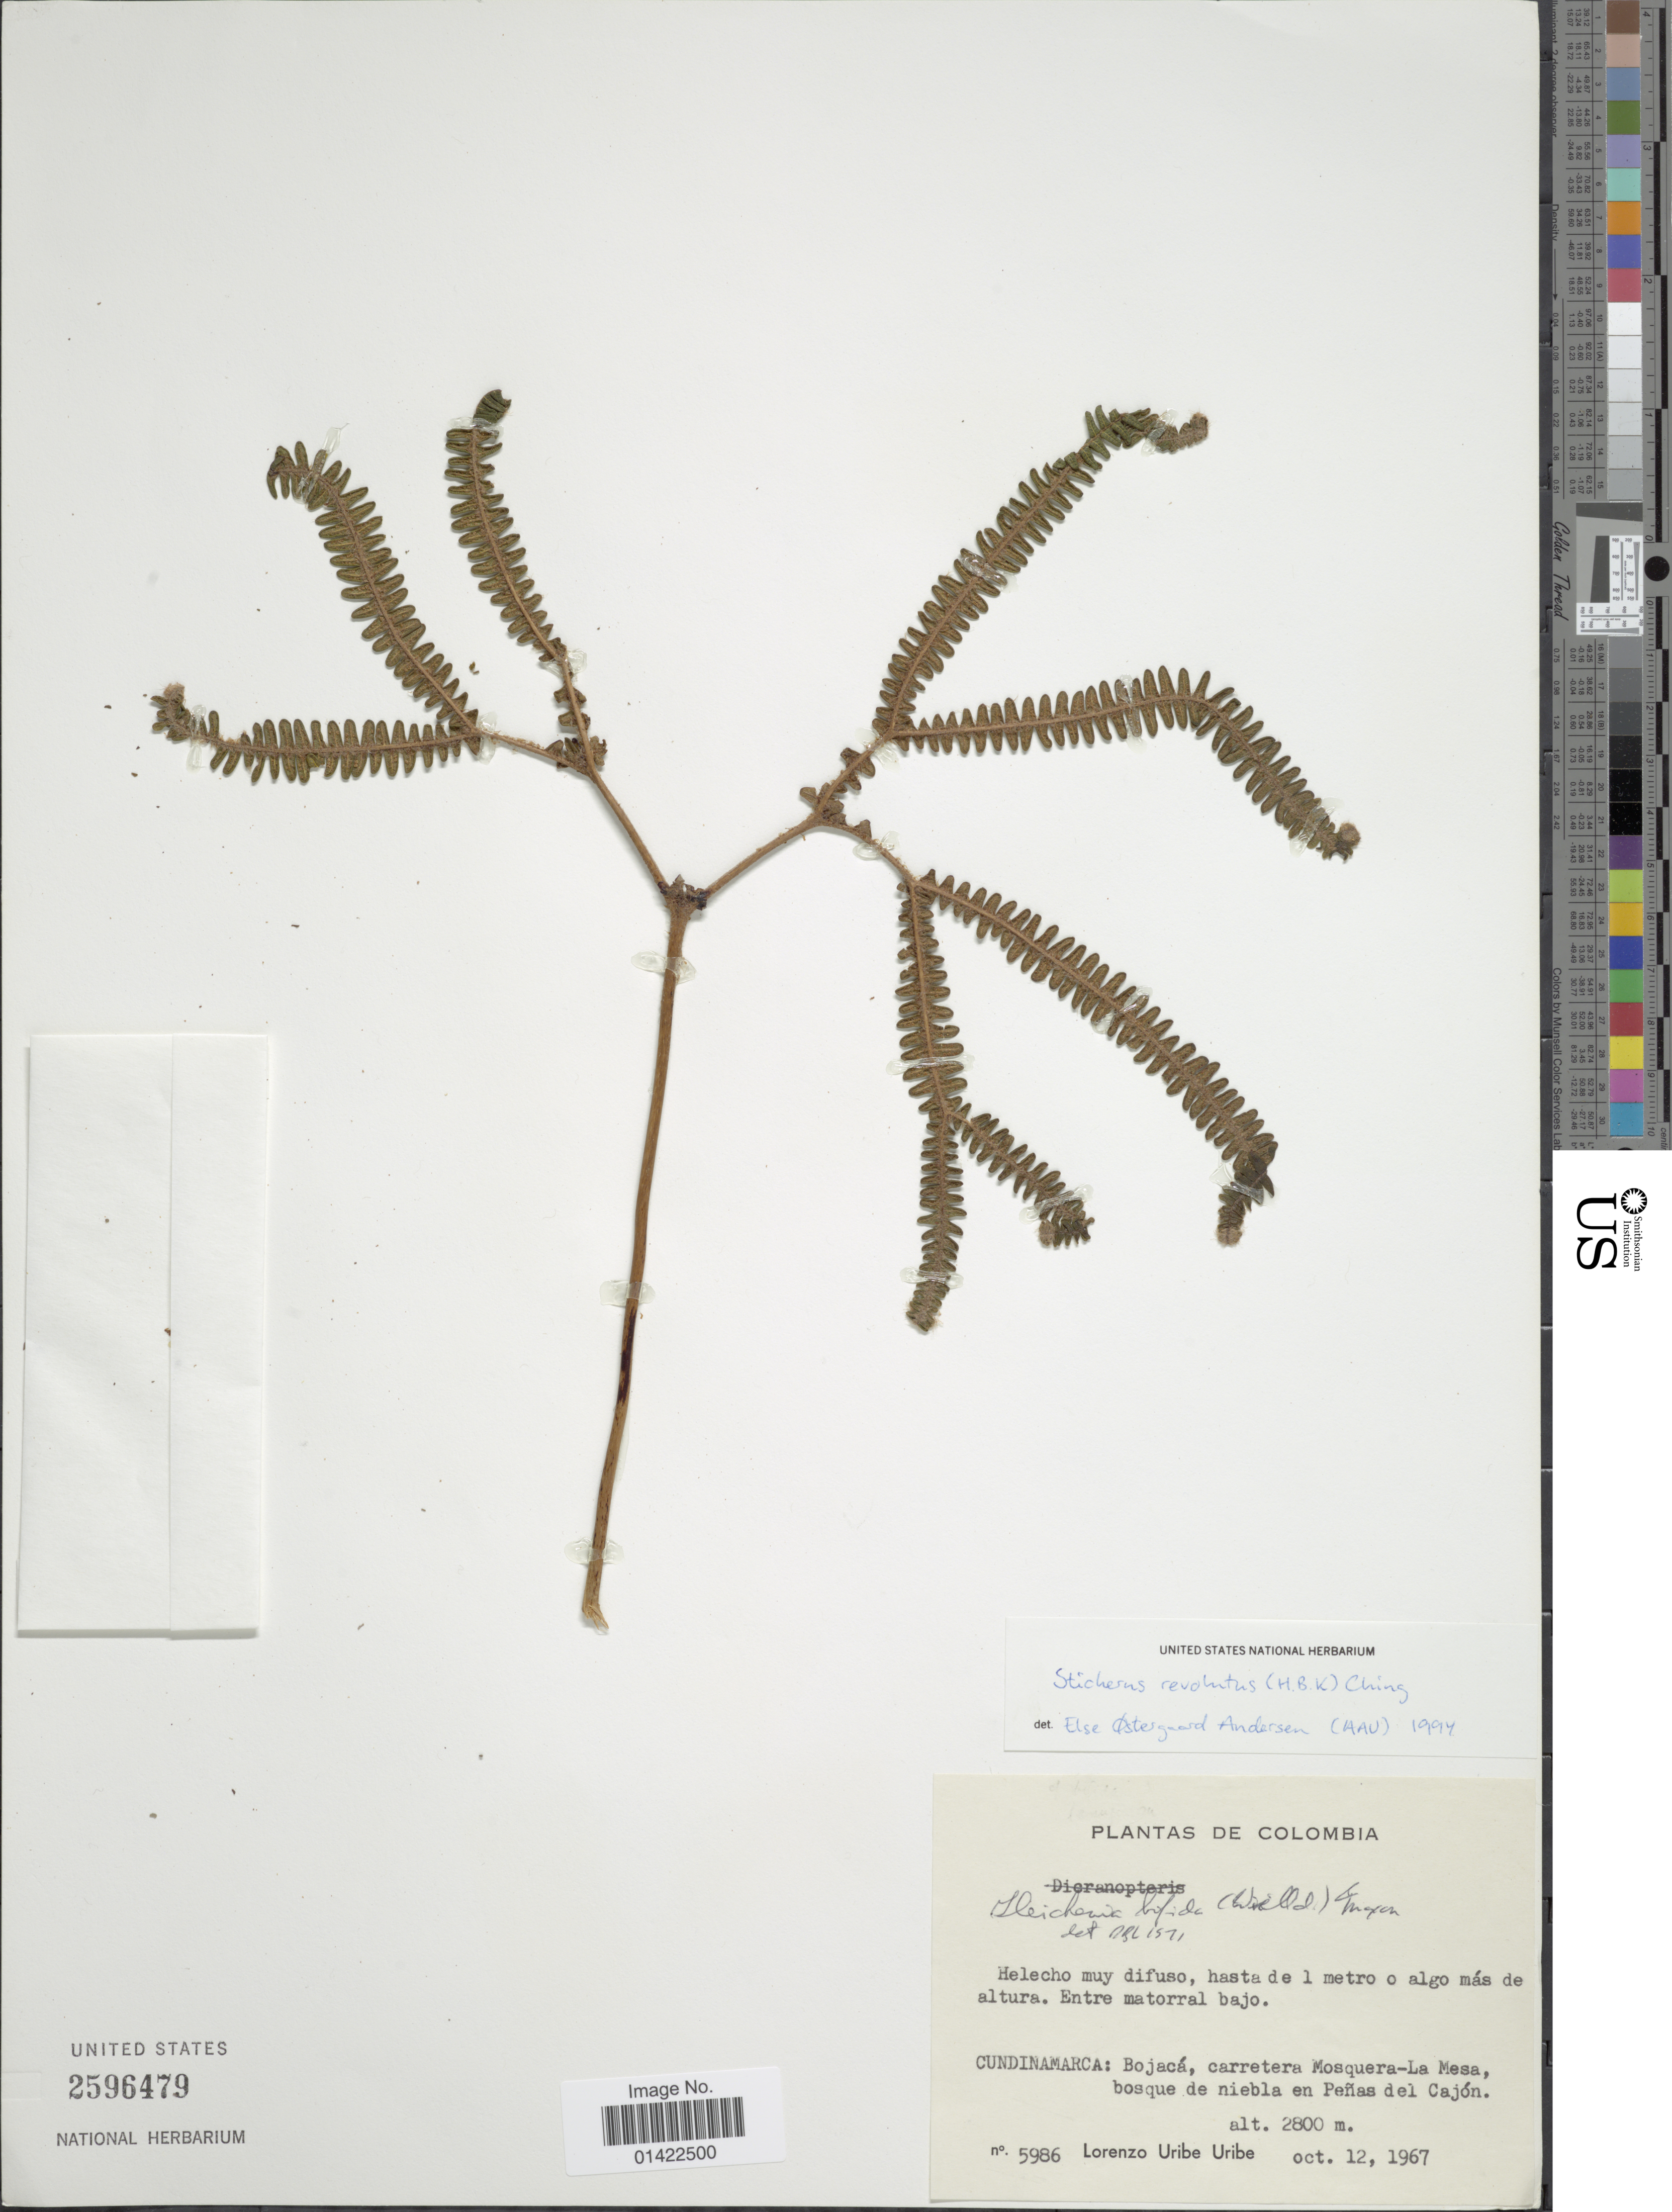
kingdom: Plantae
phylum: Tracheophyta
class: Polypodiopsida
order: Gleicheniales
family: Gleicheniaceae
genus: Sticherus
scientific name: Sticherus revolutus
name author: (Kunth) Ching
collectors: L. Uribe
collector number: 5986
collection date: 1967-10-12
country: Colombia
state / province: Cundinamarca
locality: Bojacá, carretera Mosquera-La Mesa, bosque de niebla en Peña del Cajón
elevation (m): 2800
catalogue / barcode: US 2596479